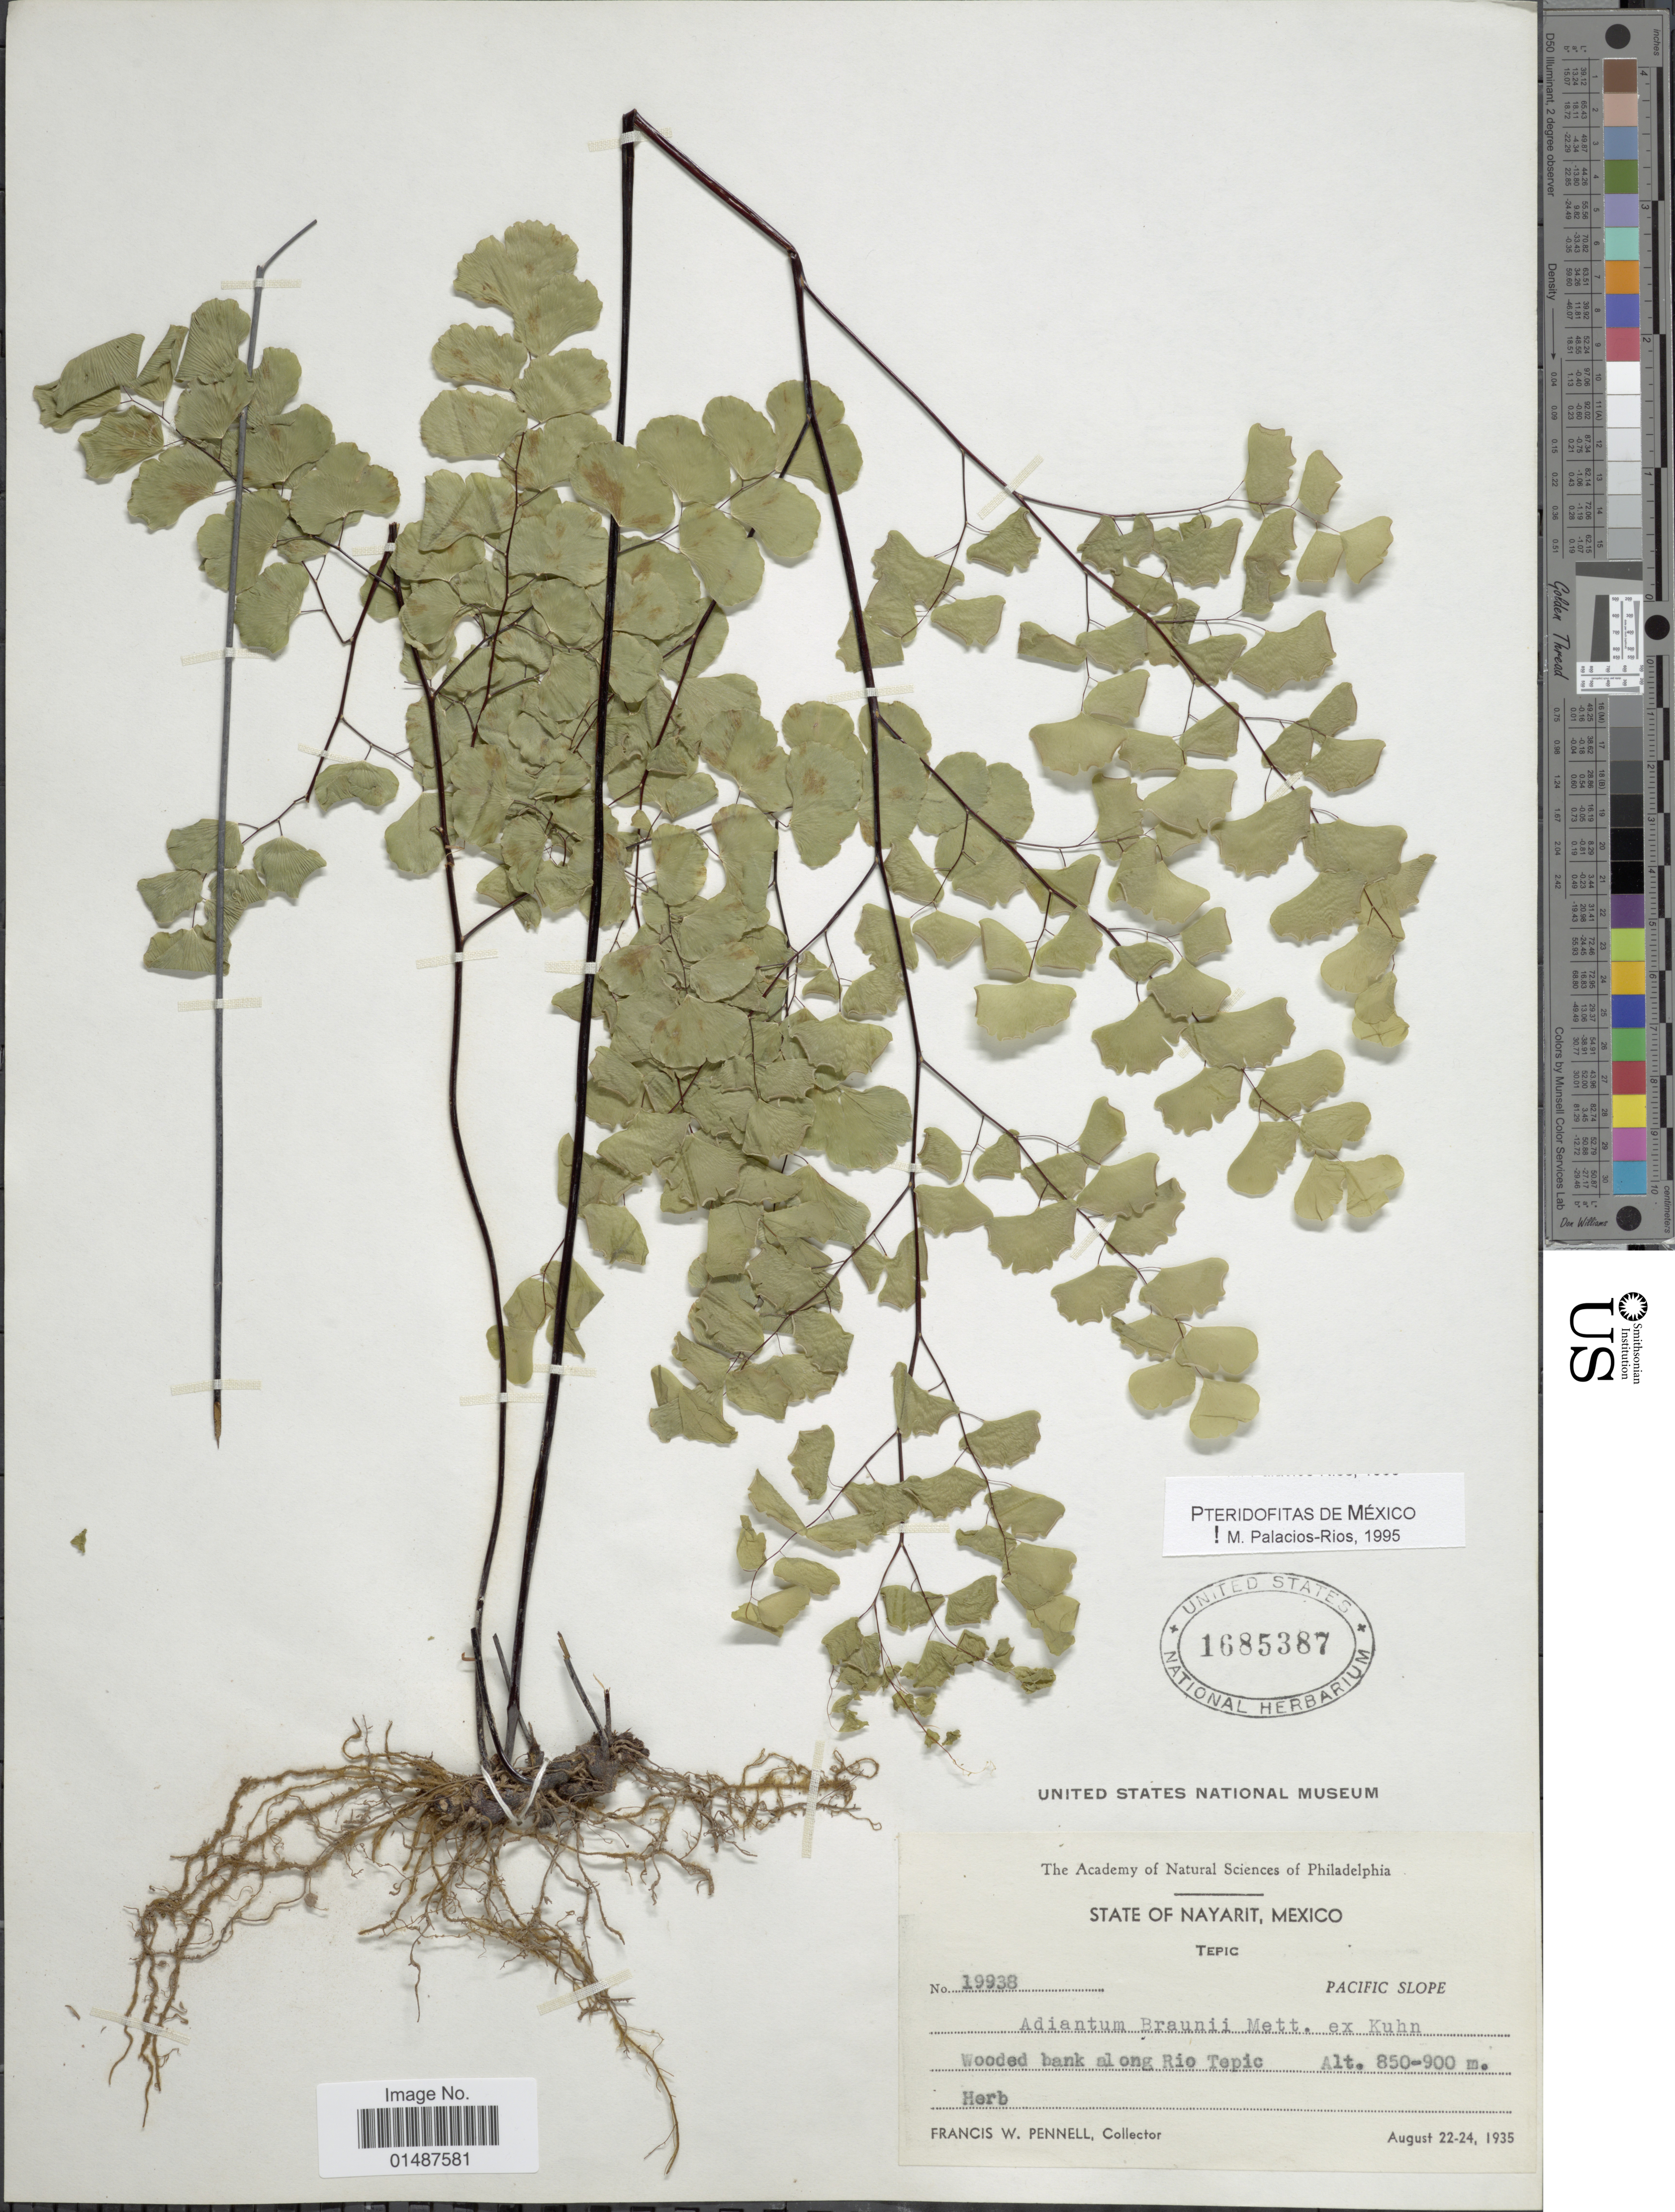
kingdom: Plantae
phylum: Tracheophyta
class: Polypodiopsida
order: Polypodiales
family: Pteridaceae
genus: Adiantum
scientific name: Adiantum braunii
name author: Mett. ex Kuhn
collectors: F. W. Pennell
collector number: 19938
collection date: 1935-08-22/1935-08-24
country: Mexico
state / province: Nayarit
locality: Tepic, Pacific Slope, wooded bank along Rio Tepic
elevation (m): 850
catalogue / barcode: US 1685387